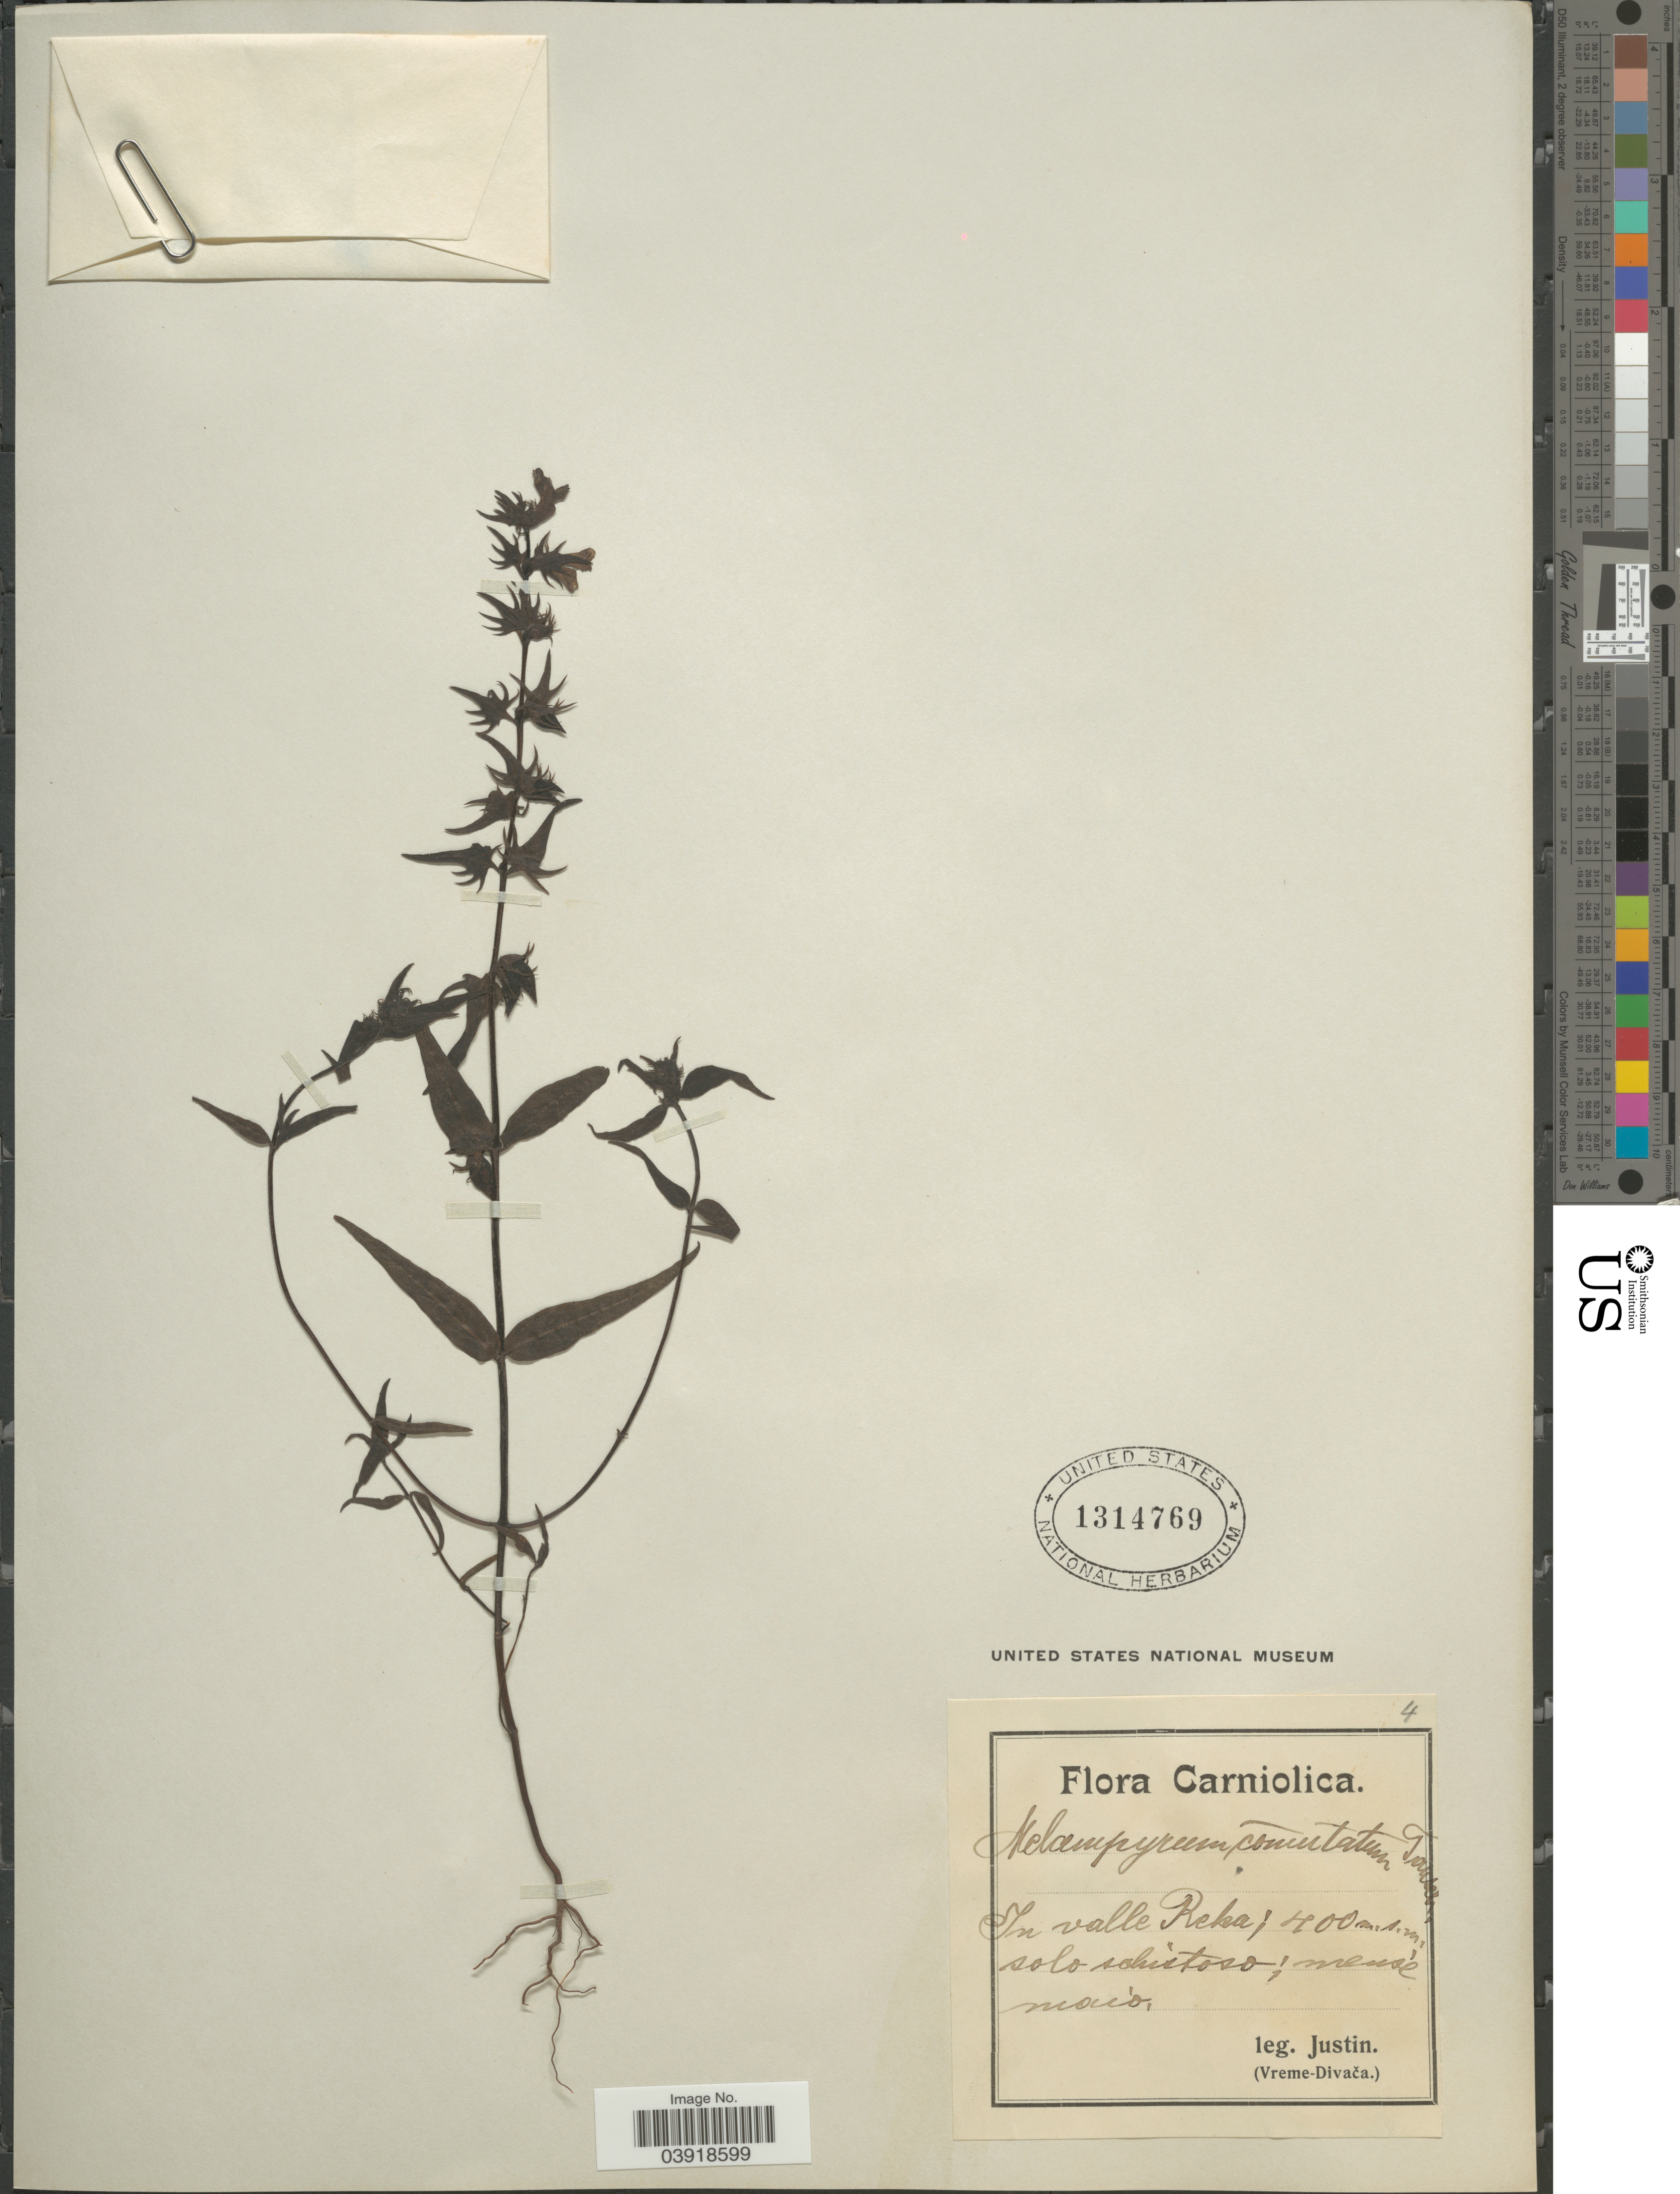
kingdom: Plantae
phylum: Tracheophyta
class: Magnoliopsida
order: Lamiales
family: Orobanchaceae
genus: Melampyrum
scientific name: Melampyrum commutatum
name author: Tausch ex A. Kern.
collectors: Justin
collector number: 4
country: Croatia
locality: Carniolica. In valle Reka; solo schistoso; meuse maio. [interpreted]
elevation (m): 400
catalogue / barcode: US 1314769